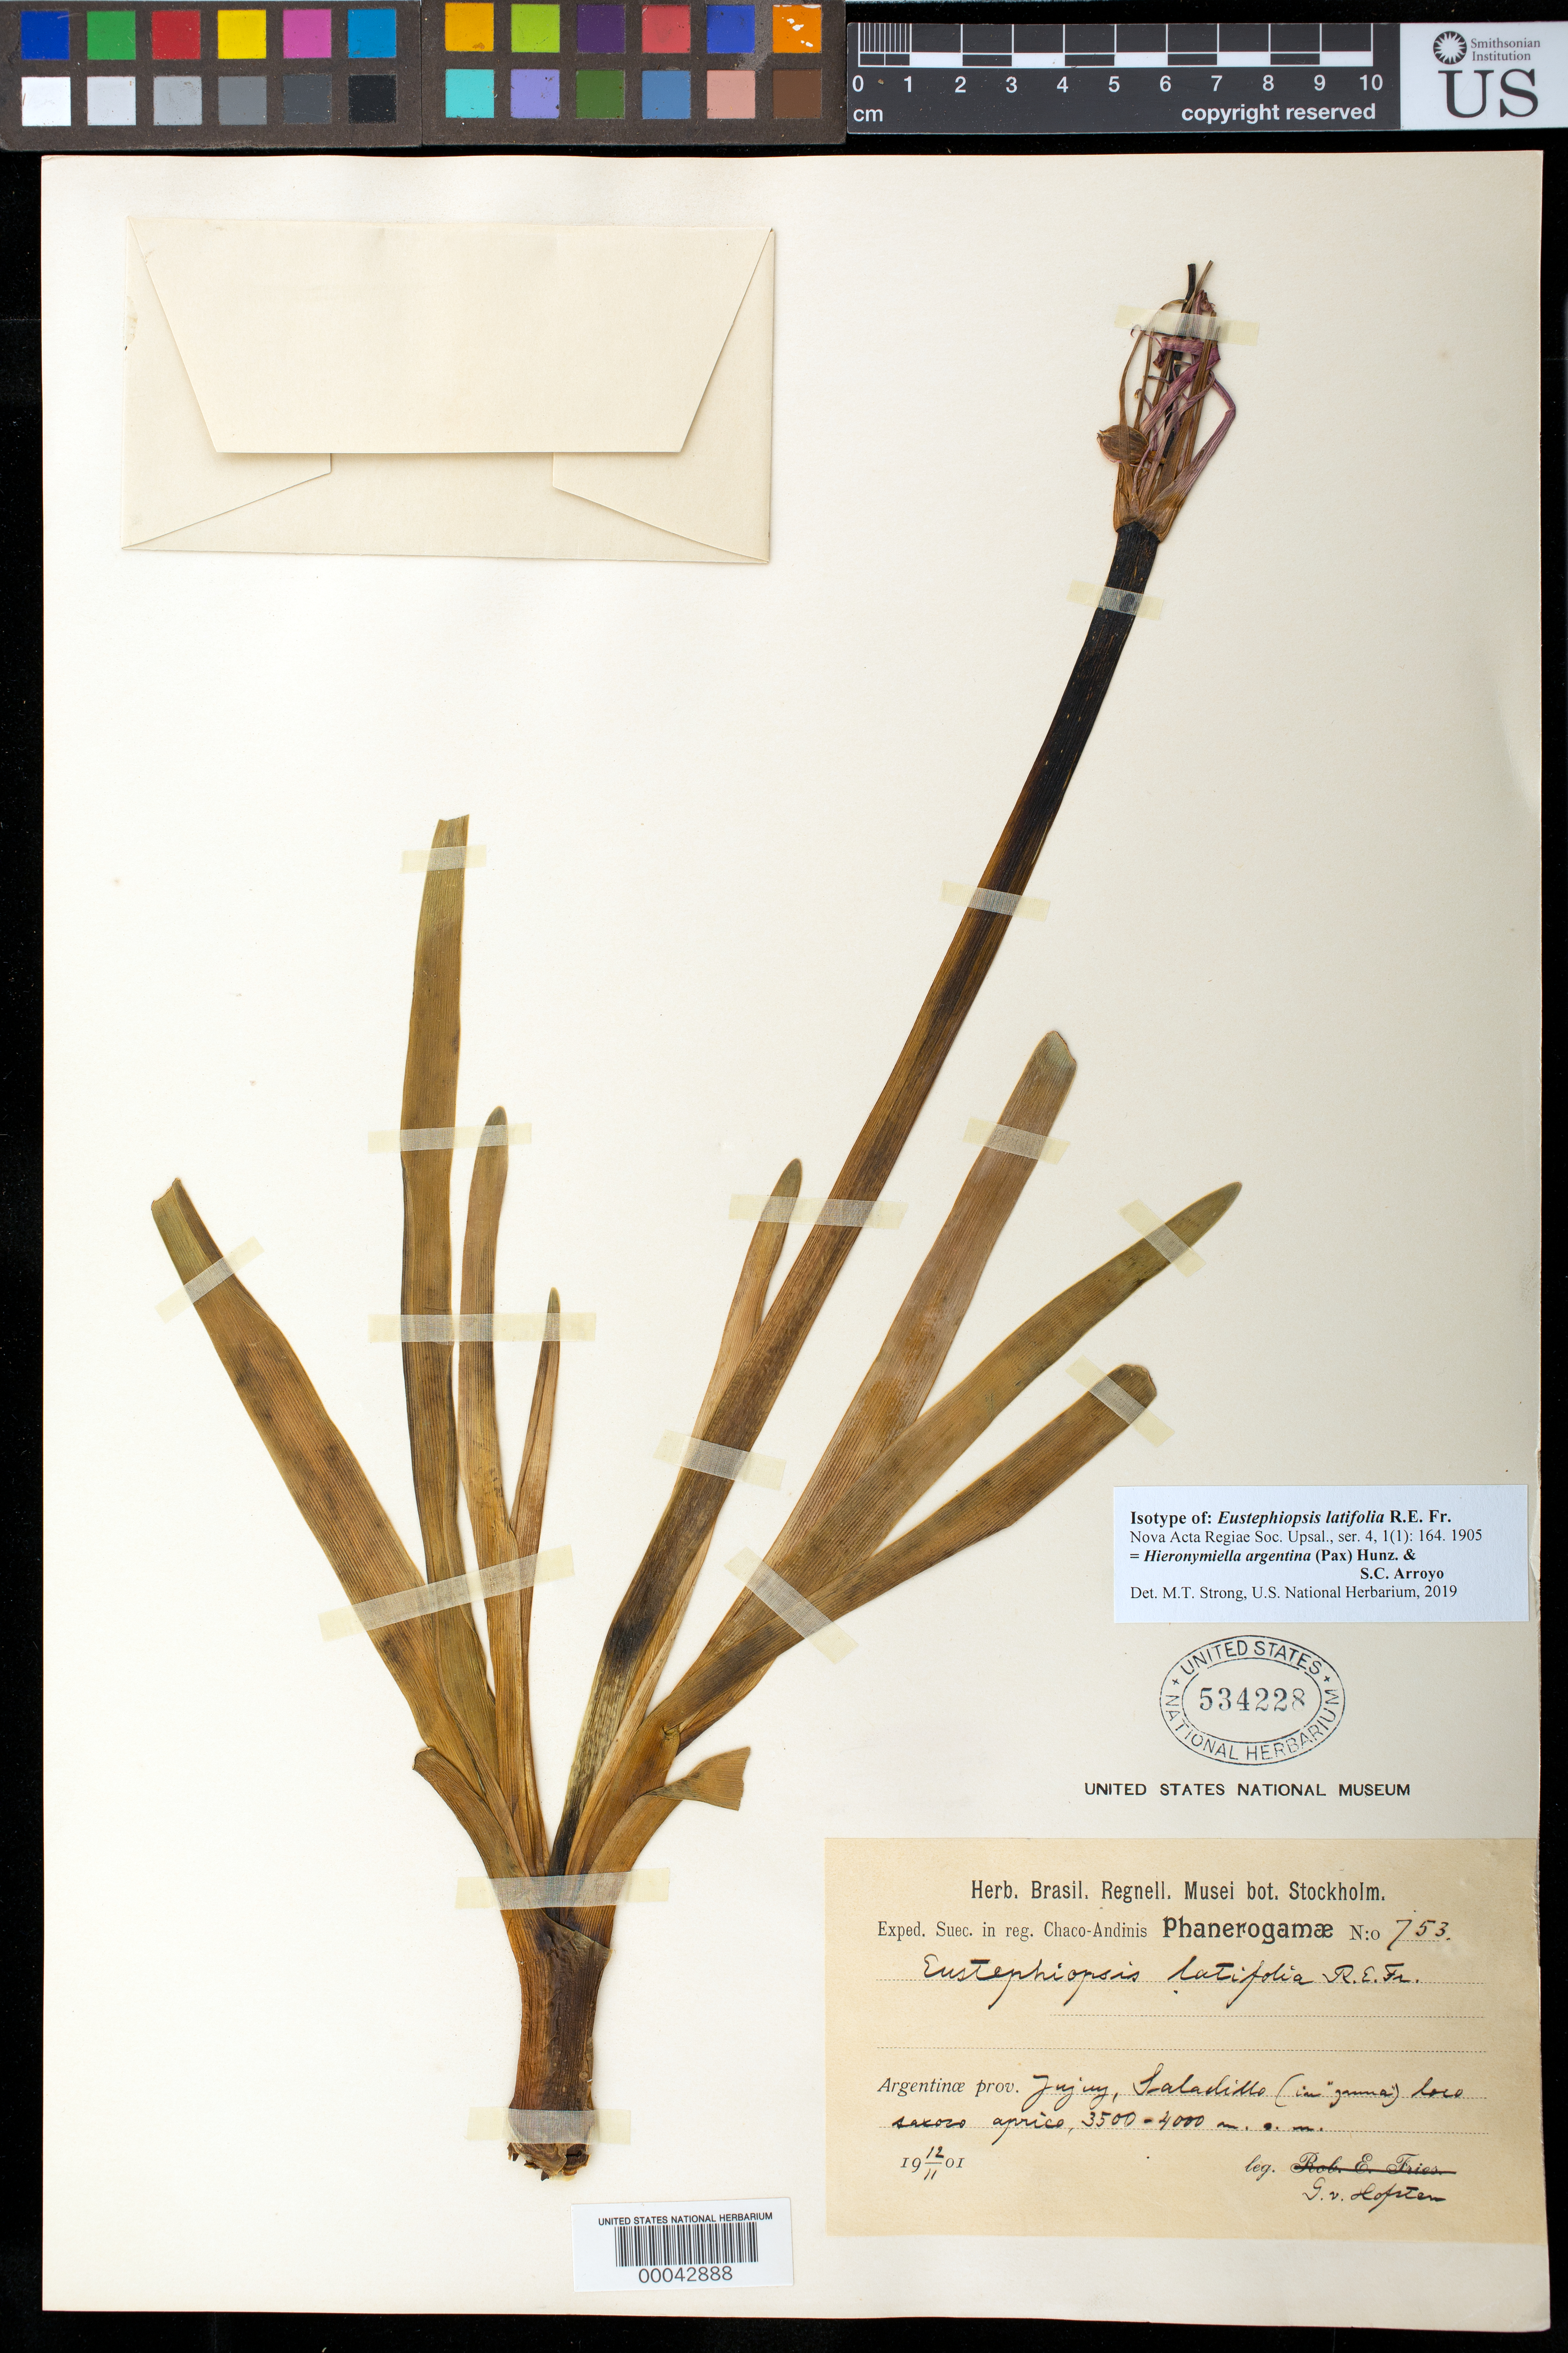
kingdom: Plantae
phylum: Tracheophyta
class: Liliopsida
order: Asparagales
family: Amaryllidaceae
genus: Eustephiopsis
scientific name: Eustephiopsis latifolia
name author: R.E. Fr.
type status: Isolectotype; Isotype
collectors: G. Hofsten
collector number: Fries 753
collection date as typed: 19 12/11 01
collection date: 1901-11-12 or 1901-12-11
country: Argentina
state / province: Jujuy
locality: Jujuy, Saladillo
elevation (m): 3500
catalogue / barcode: US 534228